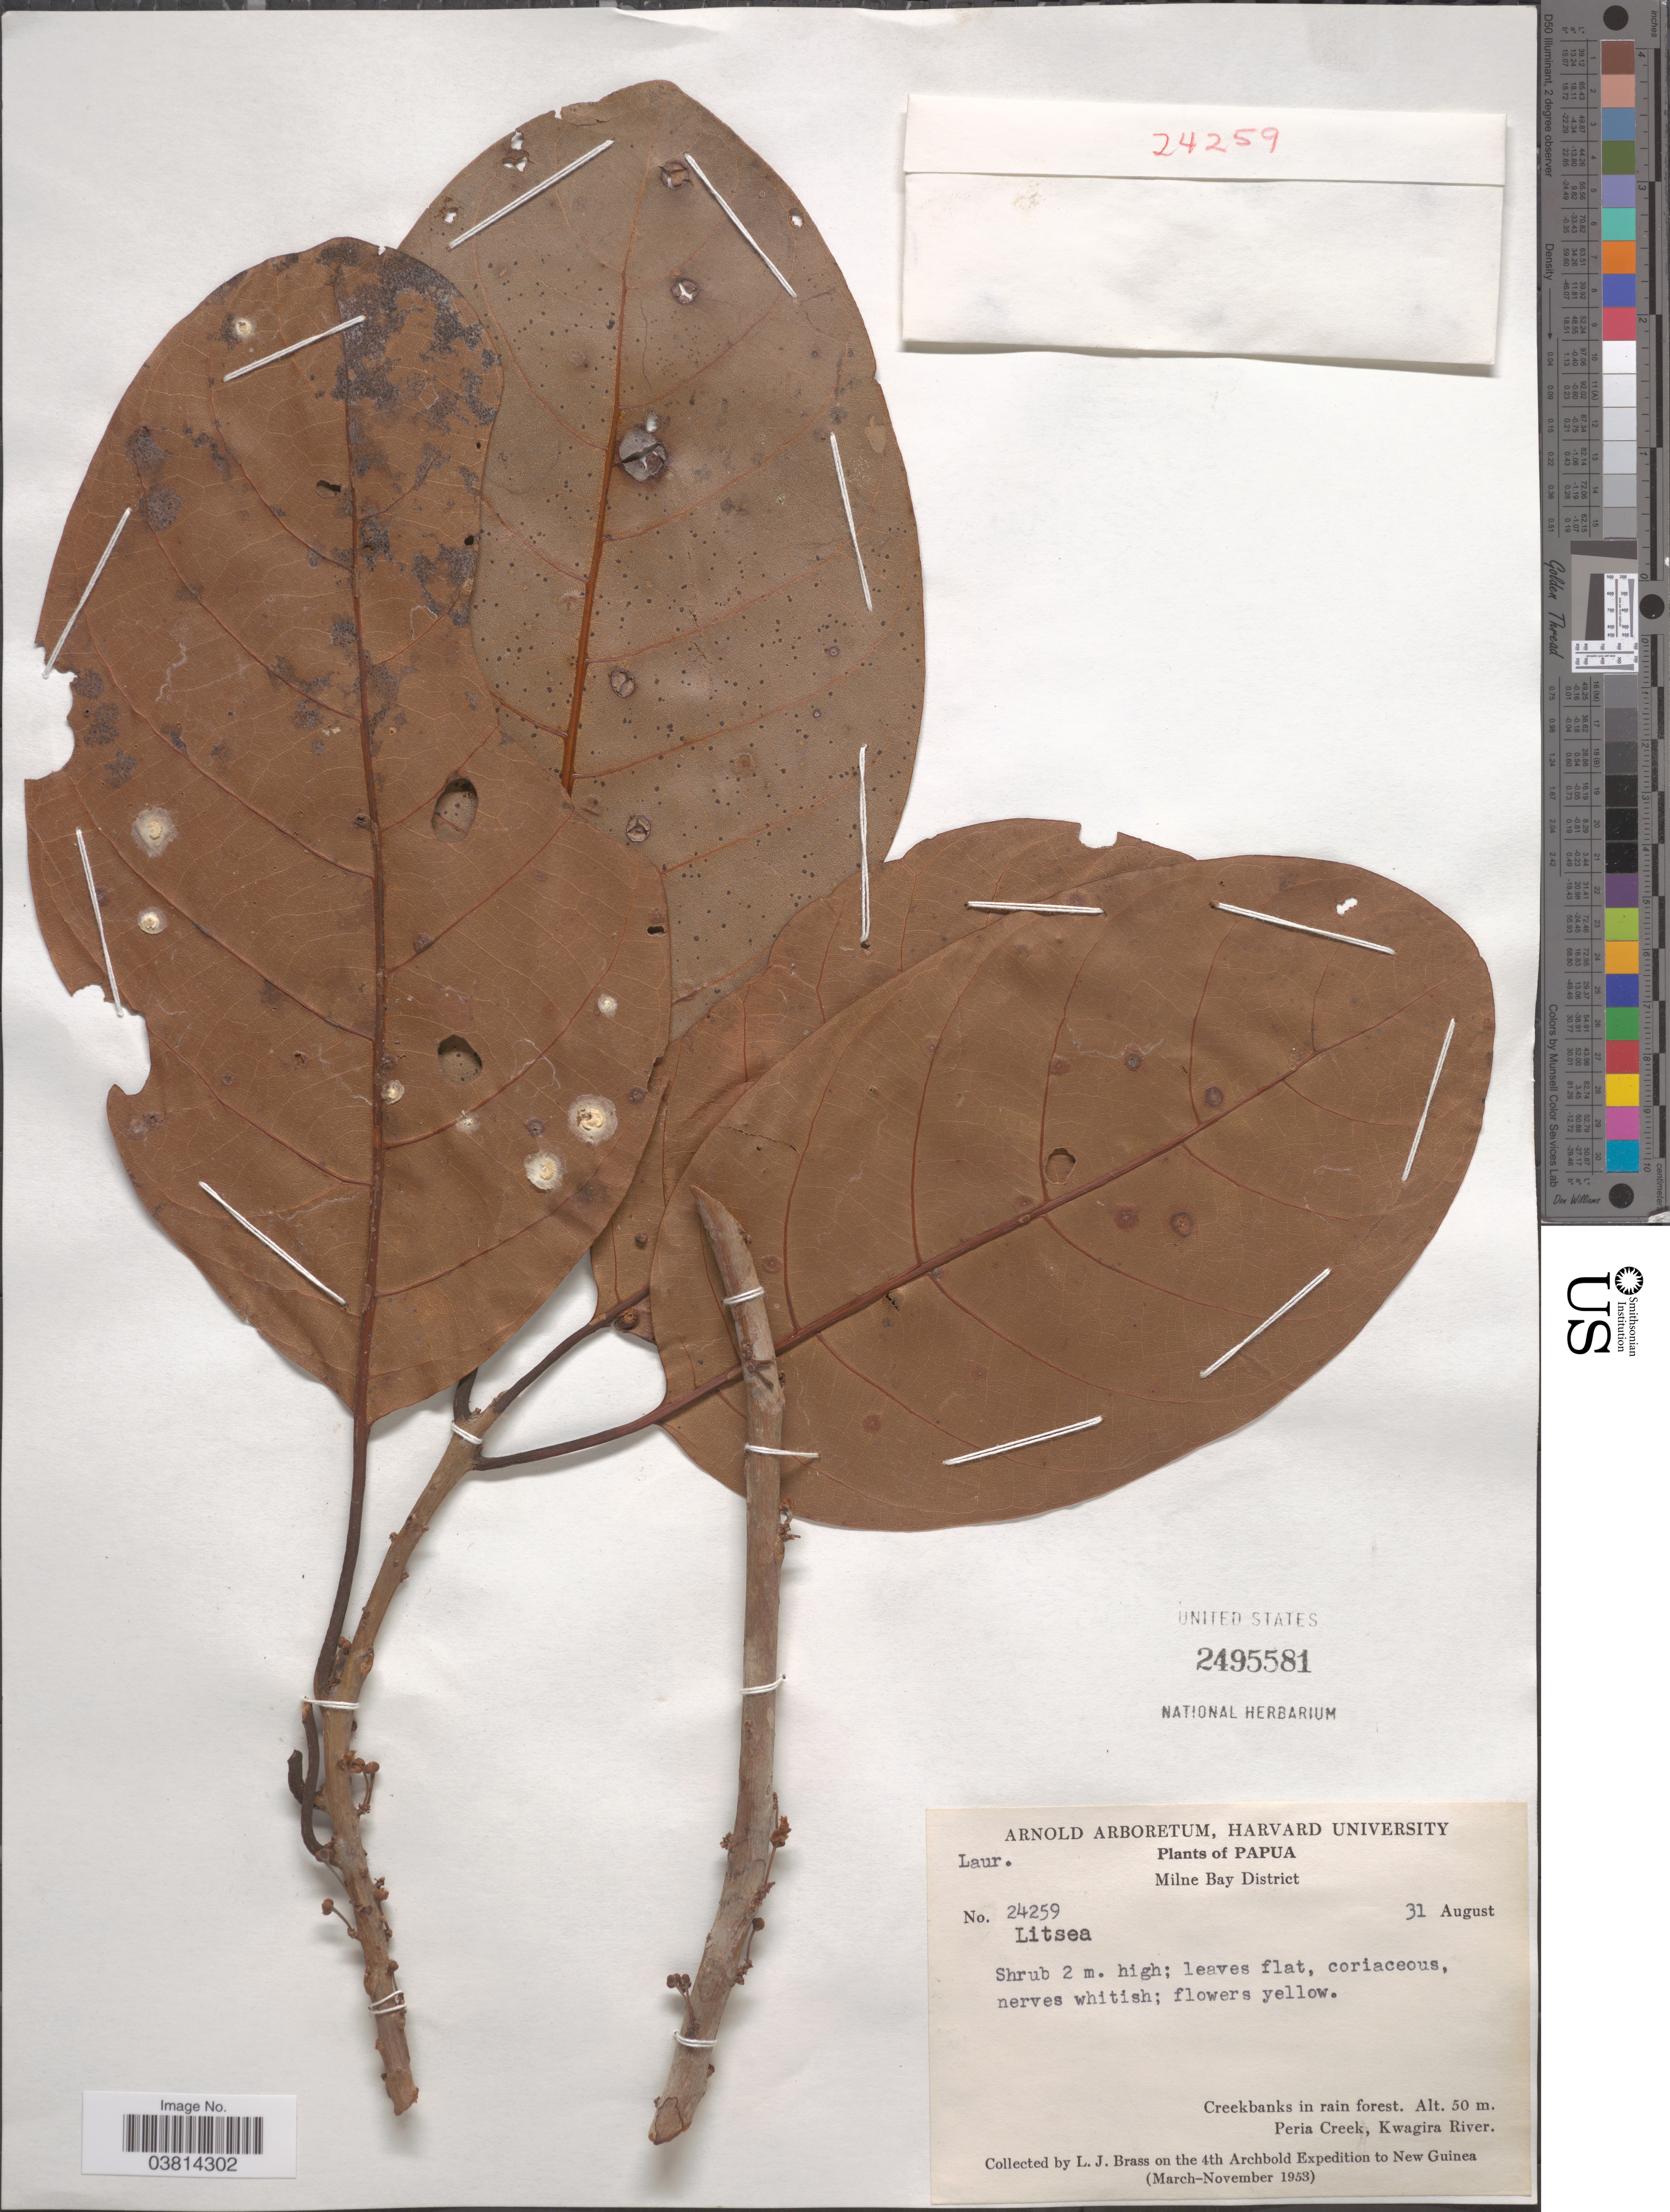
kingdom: Plantae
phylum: Tracheophyta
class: Magnoliopsida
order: Laurales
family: Lauraceae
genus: Litsea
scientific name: Litsea sp.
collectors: L. J. Brass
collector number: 24259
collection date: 1953-08-31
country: Papua New Guinea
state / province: Milne Bay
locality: Milne Bay District. Creekbanks in rain forest. Peria Creek, Kwagira River. New Guinea.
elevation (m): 50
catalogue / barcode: US 2495581